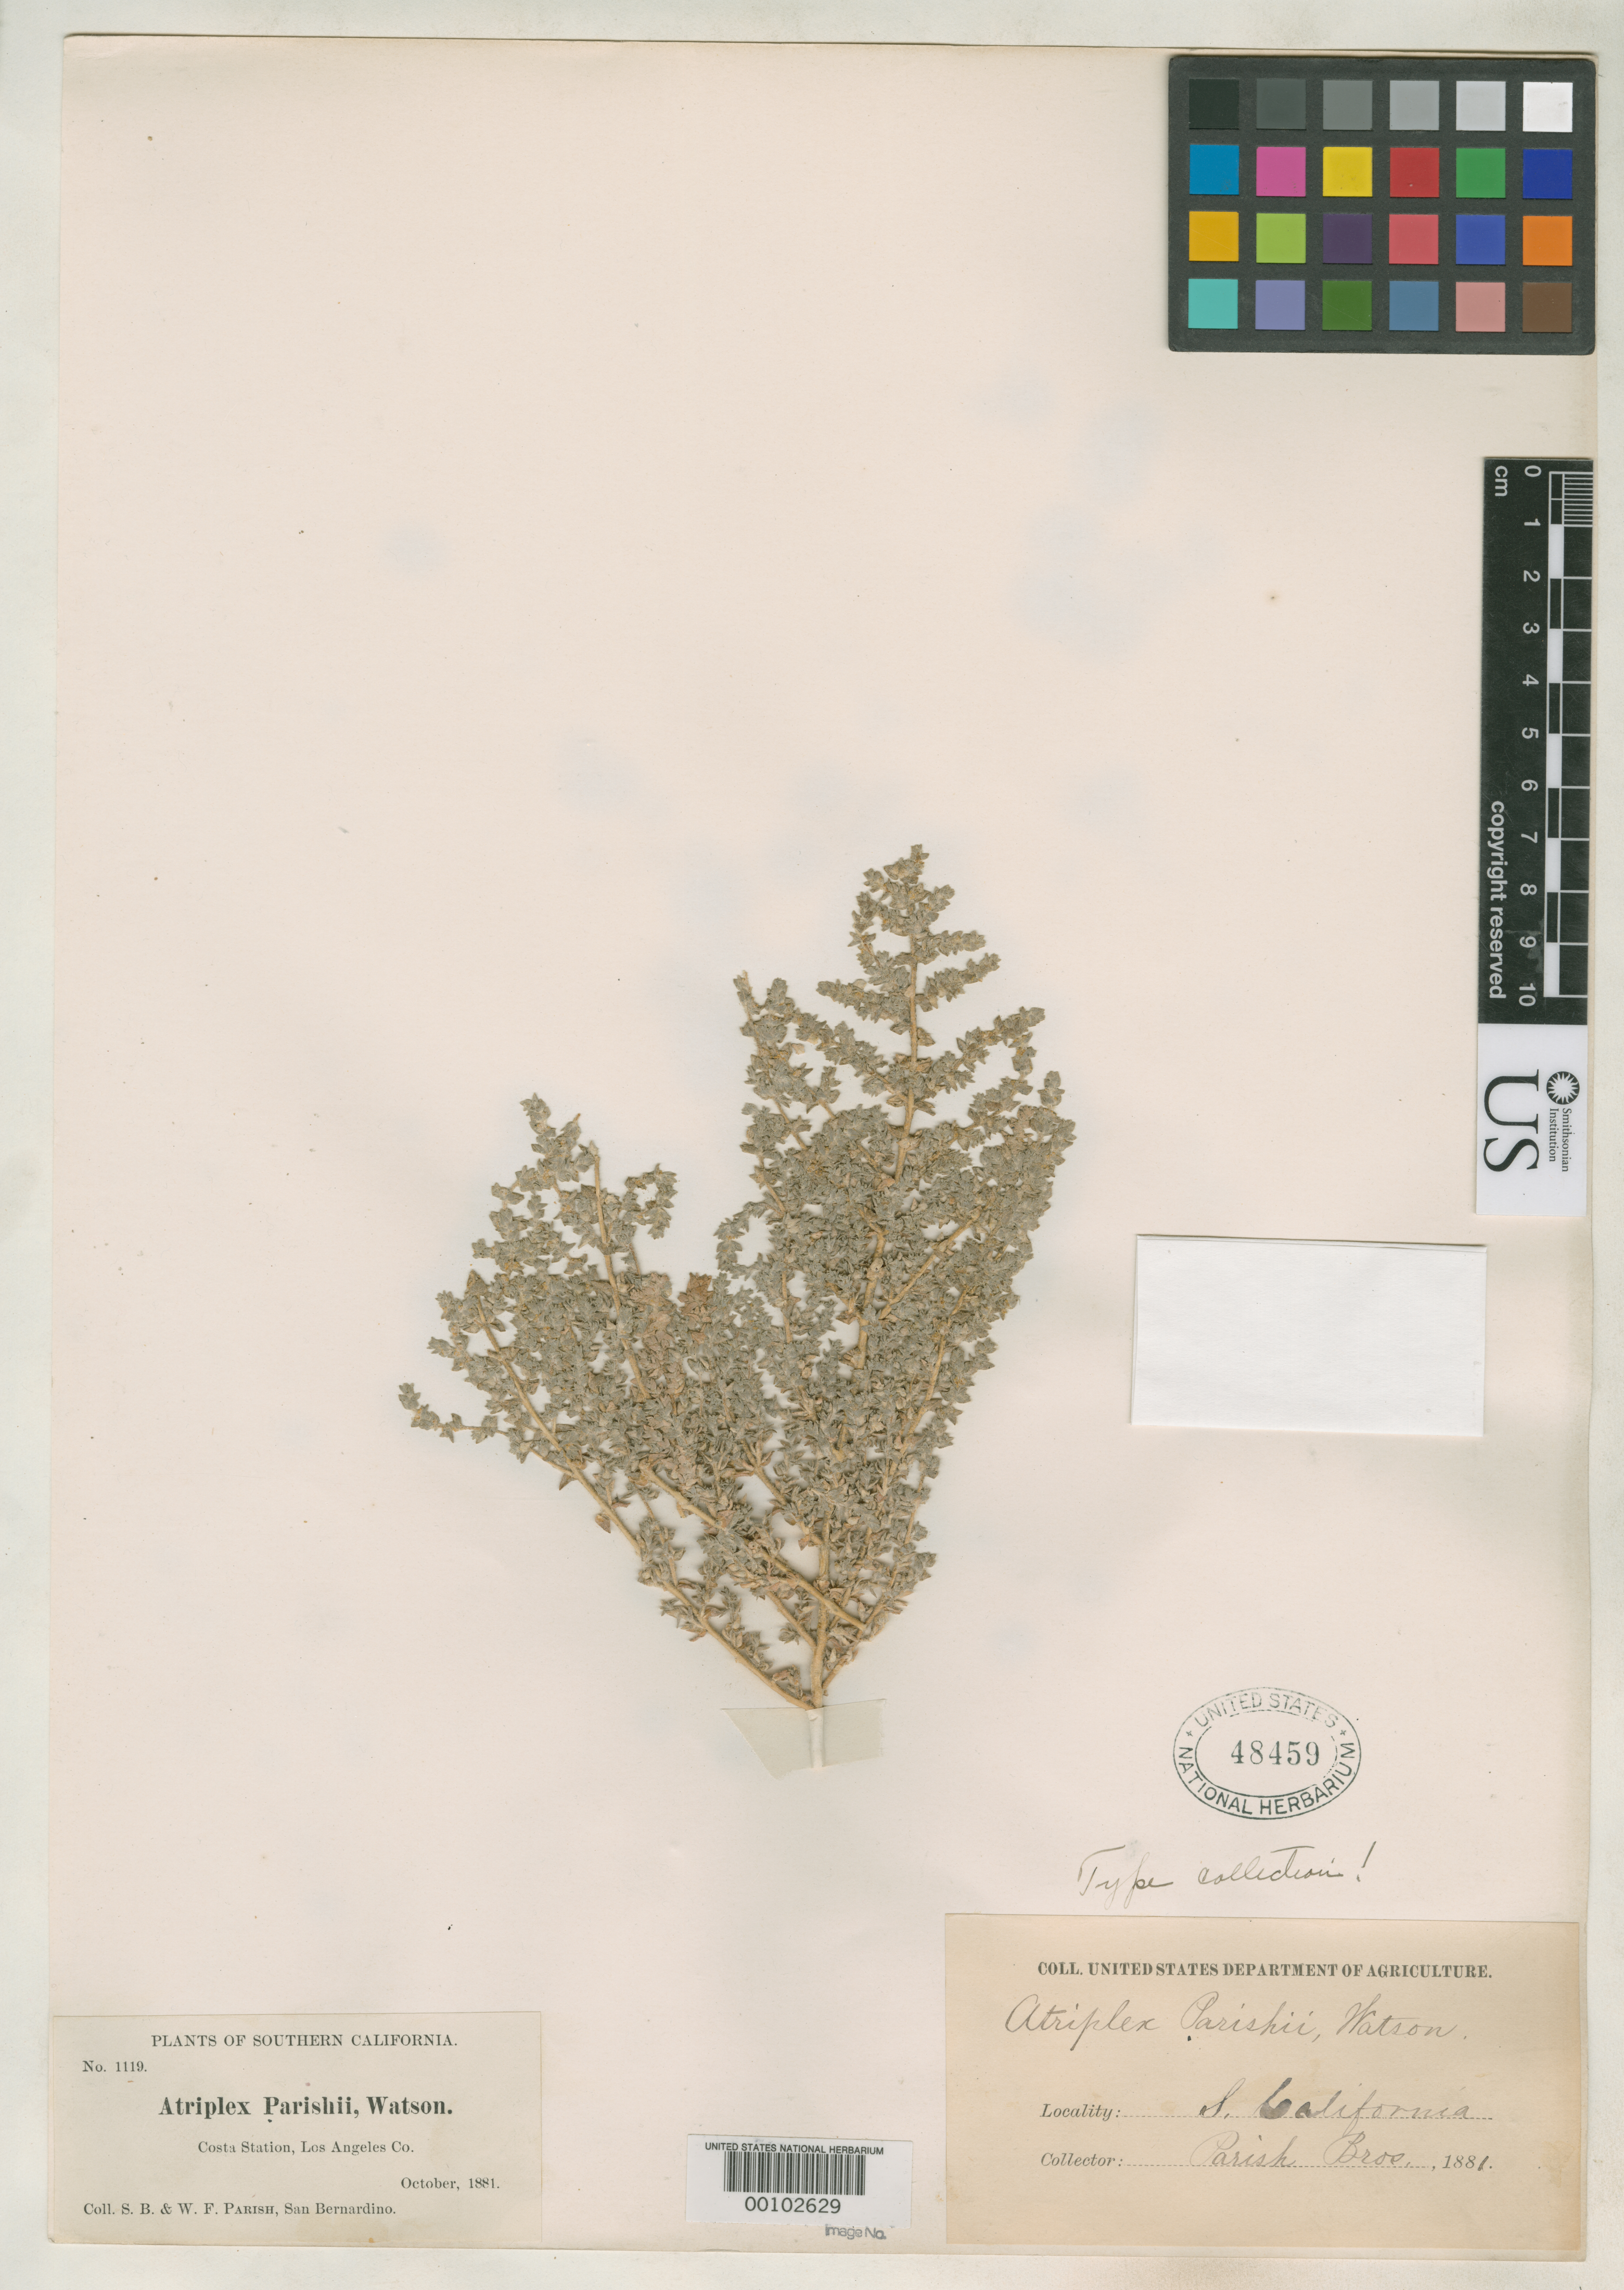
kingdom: Plantae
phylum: Tracheophyta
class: Magnoliopsida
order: Caryophyllales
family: Amaranthaceae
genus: Atriplex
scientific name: Atriplex parishii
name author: S. Watson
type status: Isotype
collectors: S. B. Parish & W. F. Parish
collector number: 1119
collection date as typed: Oct 1881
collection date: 1881-10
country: United States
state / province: California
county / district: Los Angeles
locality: Casta Station.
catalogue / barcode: US 48459